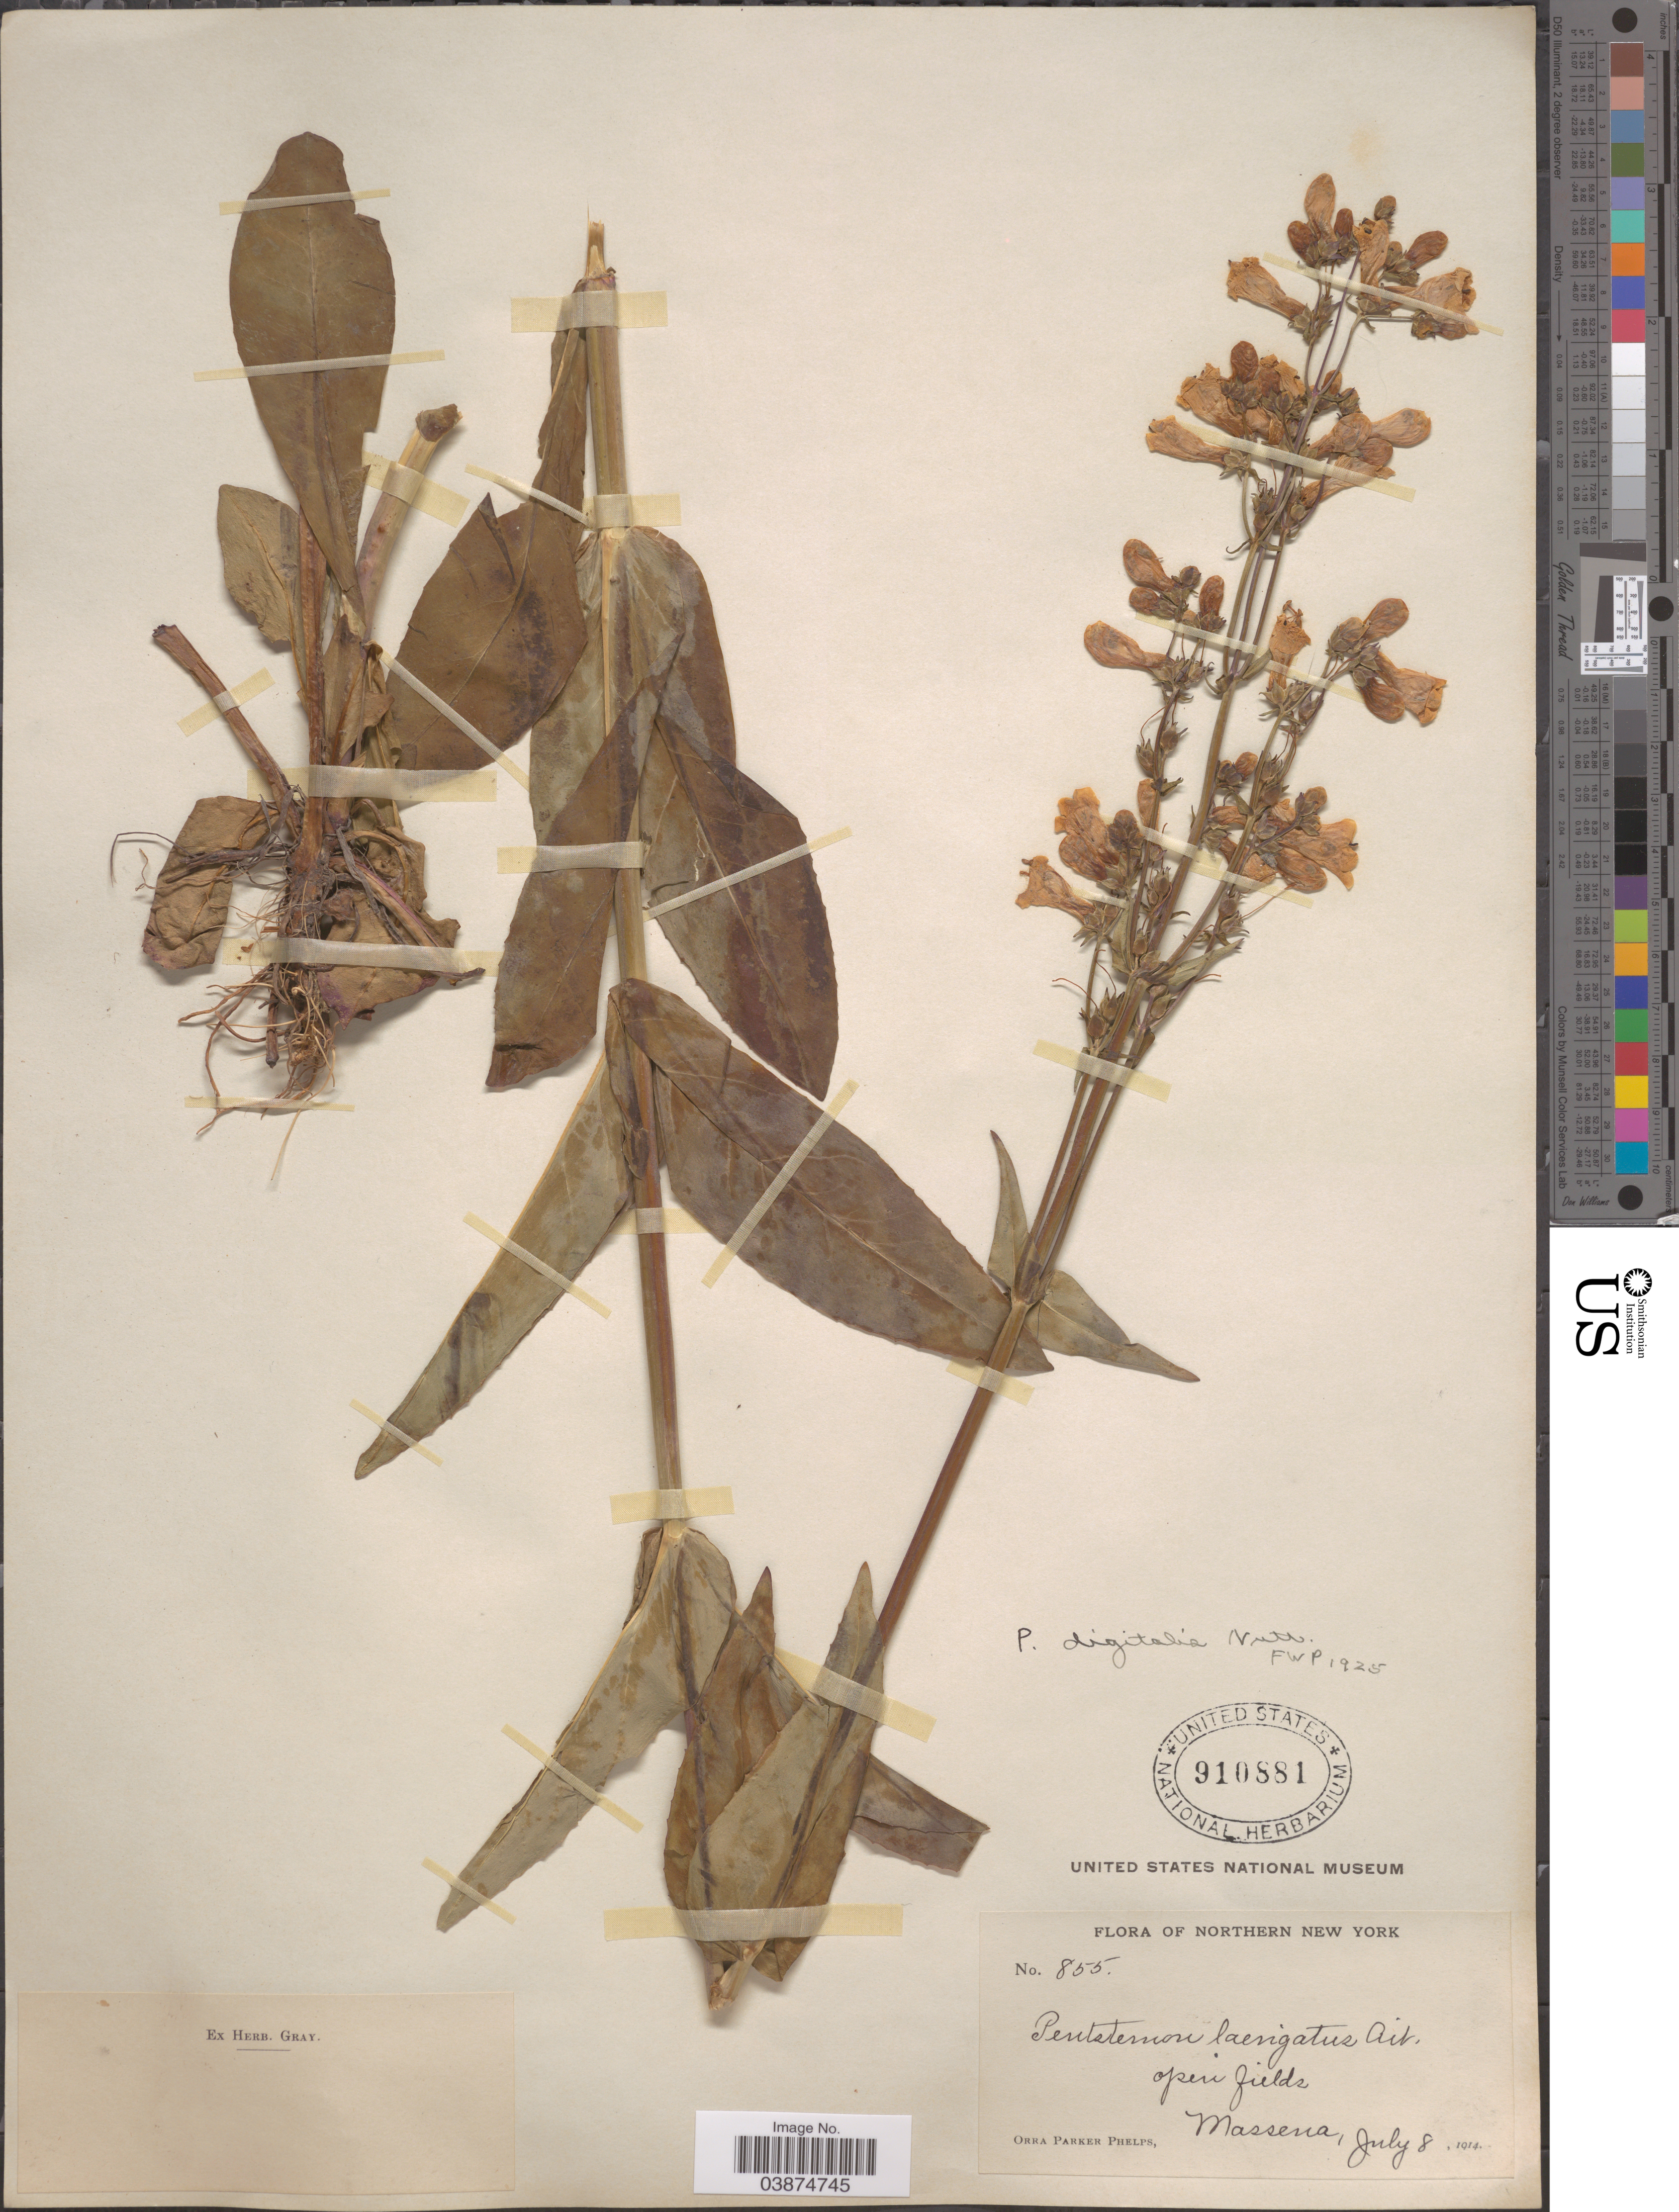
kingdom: Plantae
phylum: Tracheophyta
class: Magnoliopsida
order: Lamiales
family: Plantaginaceae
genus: Penstemon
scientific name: Penstemon digitalis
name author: Nutt. ex Sims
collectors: O. P. Phelps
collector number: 855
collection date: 1914-07-08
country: United States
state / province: New York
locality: Northern New York. Open fields, Massena.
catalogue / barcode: US 910881